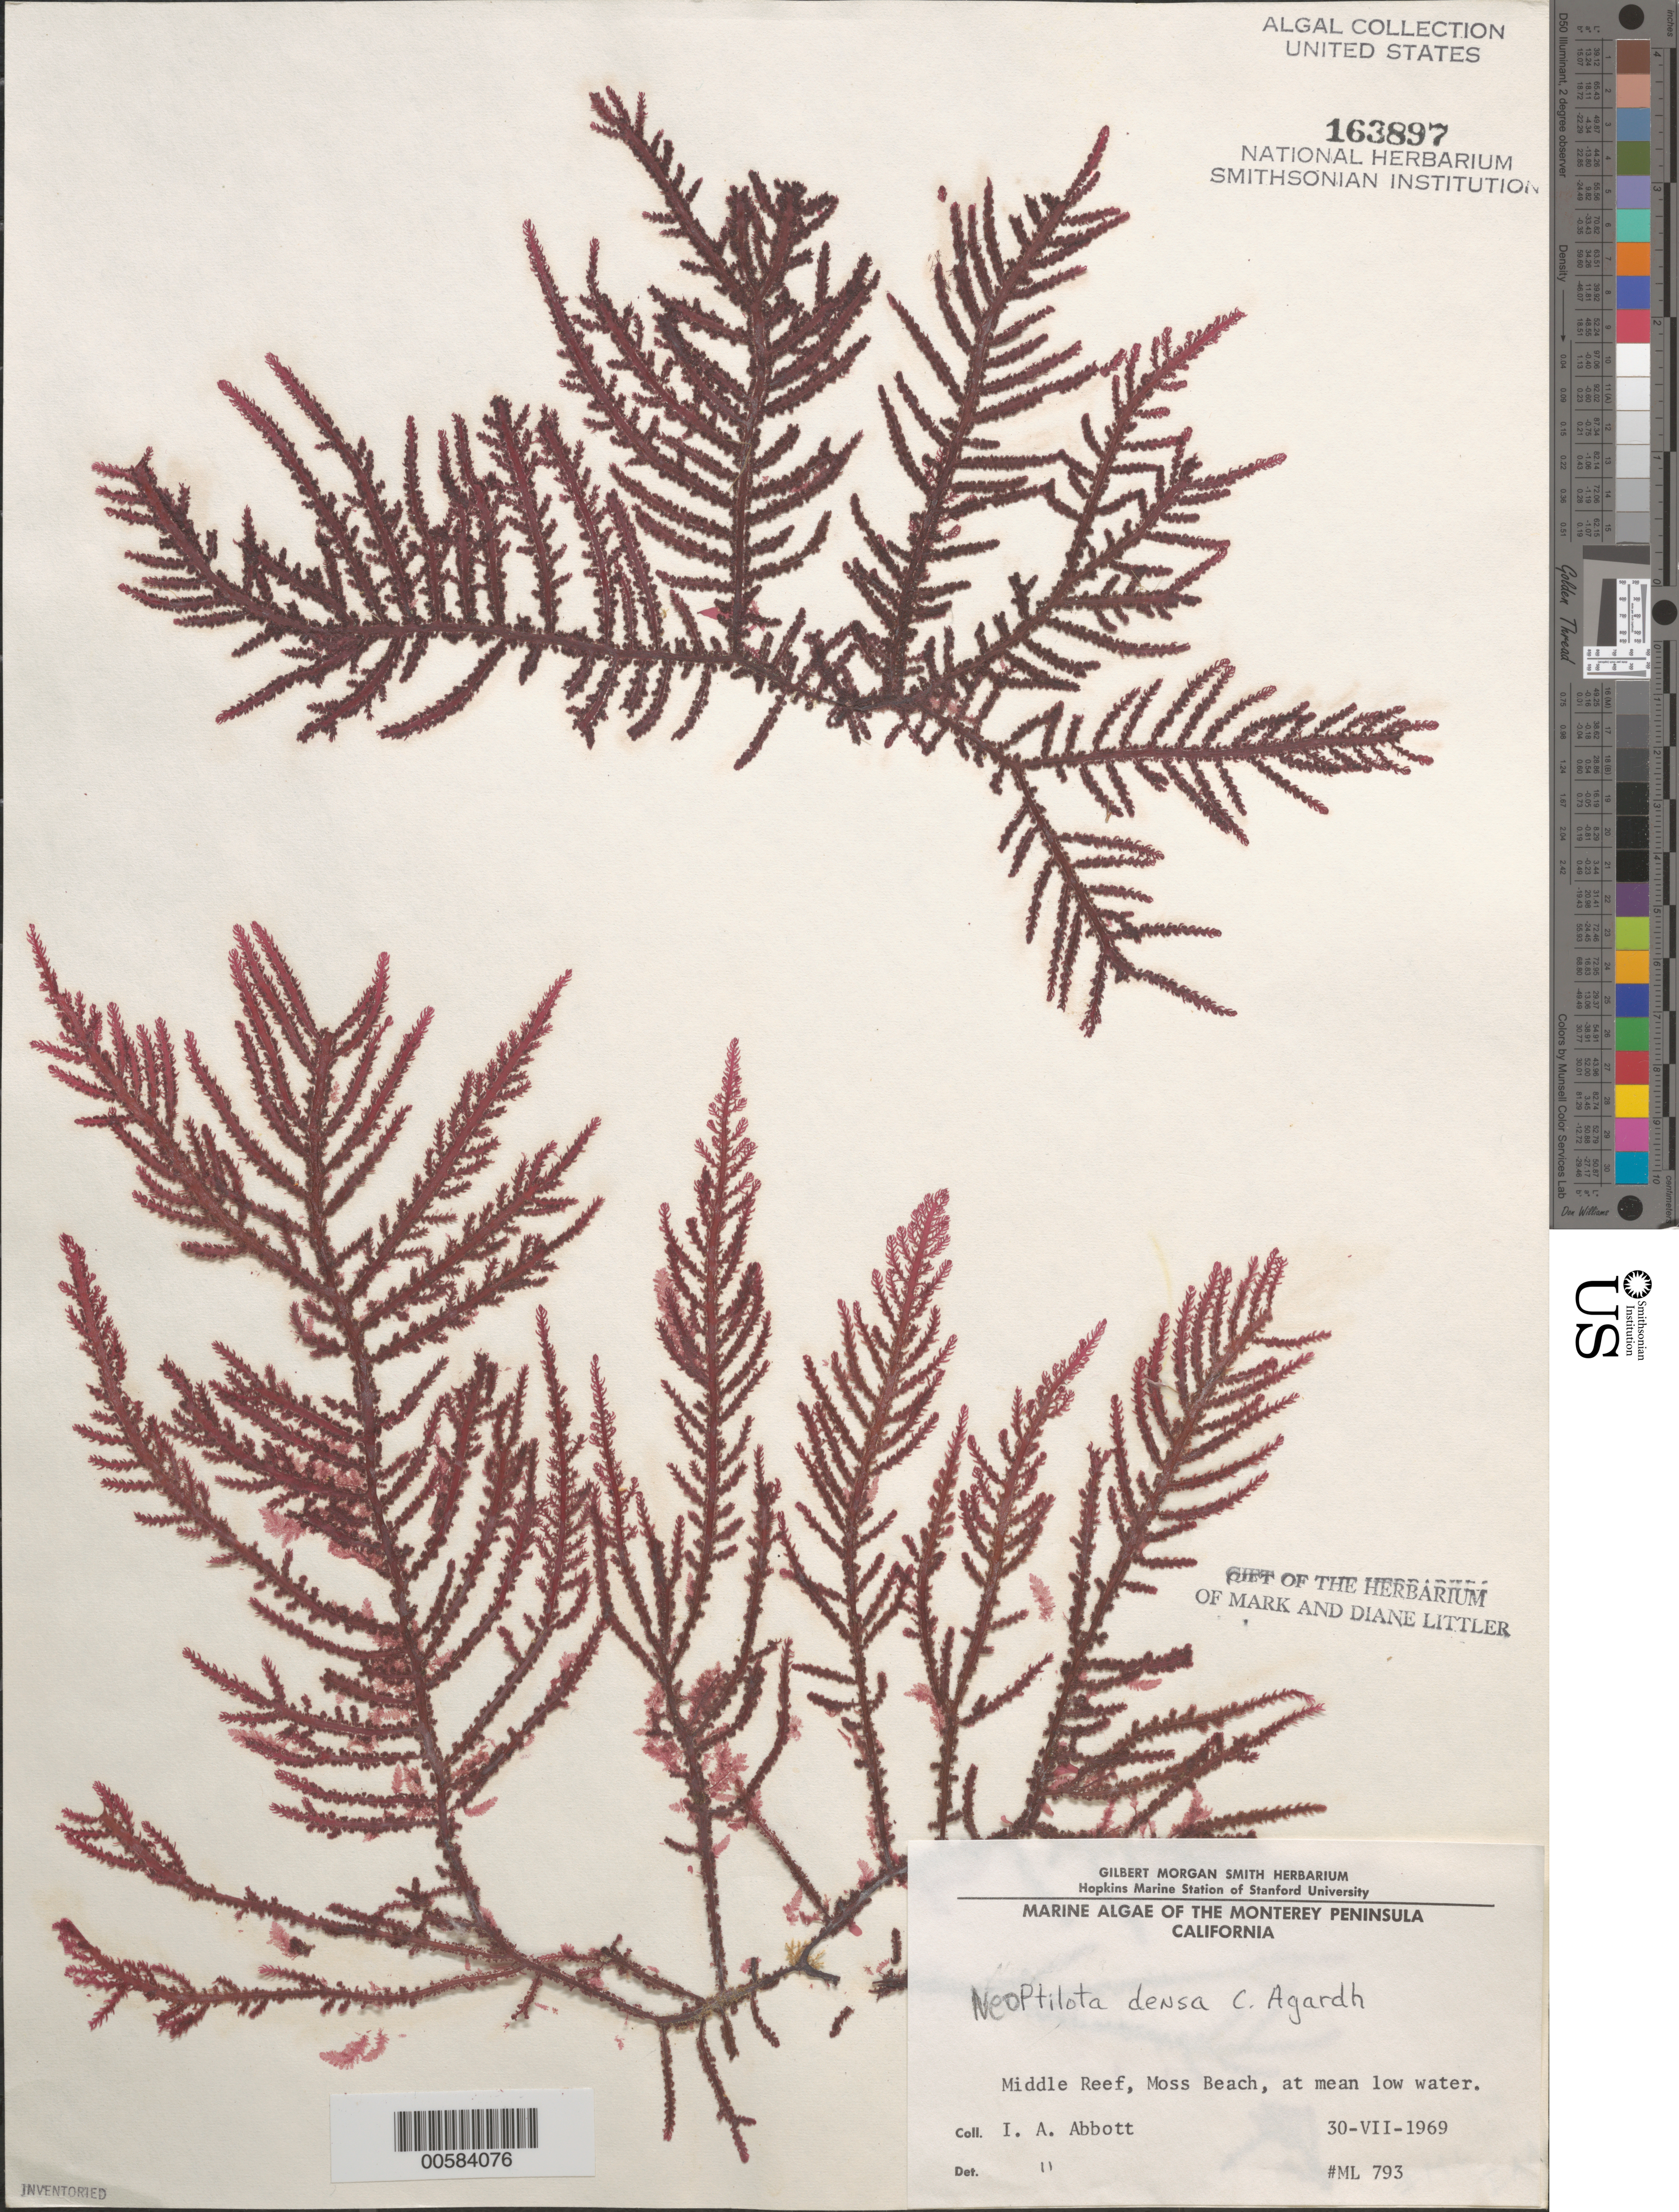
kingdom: Plantae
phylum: Rhodophyta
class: Florideophyceae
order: Ceramiales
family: Wrangeliaceae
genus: Ptilota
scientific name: Ptilota densa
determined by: Algae name updating Project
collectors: I. A. Abbott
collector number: ML 793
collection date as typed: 30 Jul 1969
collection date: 1969-07-30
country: United States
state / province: California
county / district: Monterey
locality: Middle Reef of Moss Beach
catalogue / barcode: US 163897